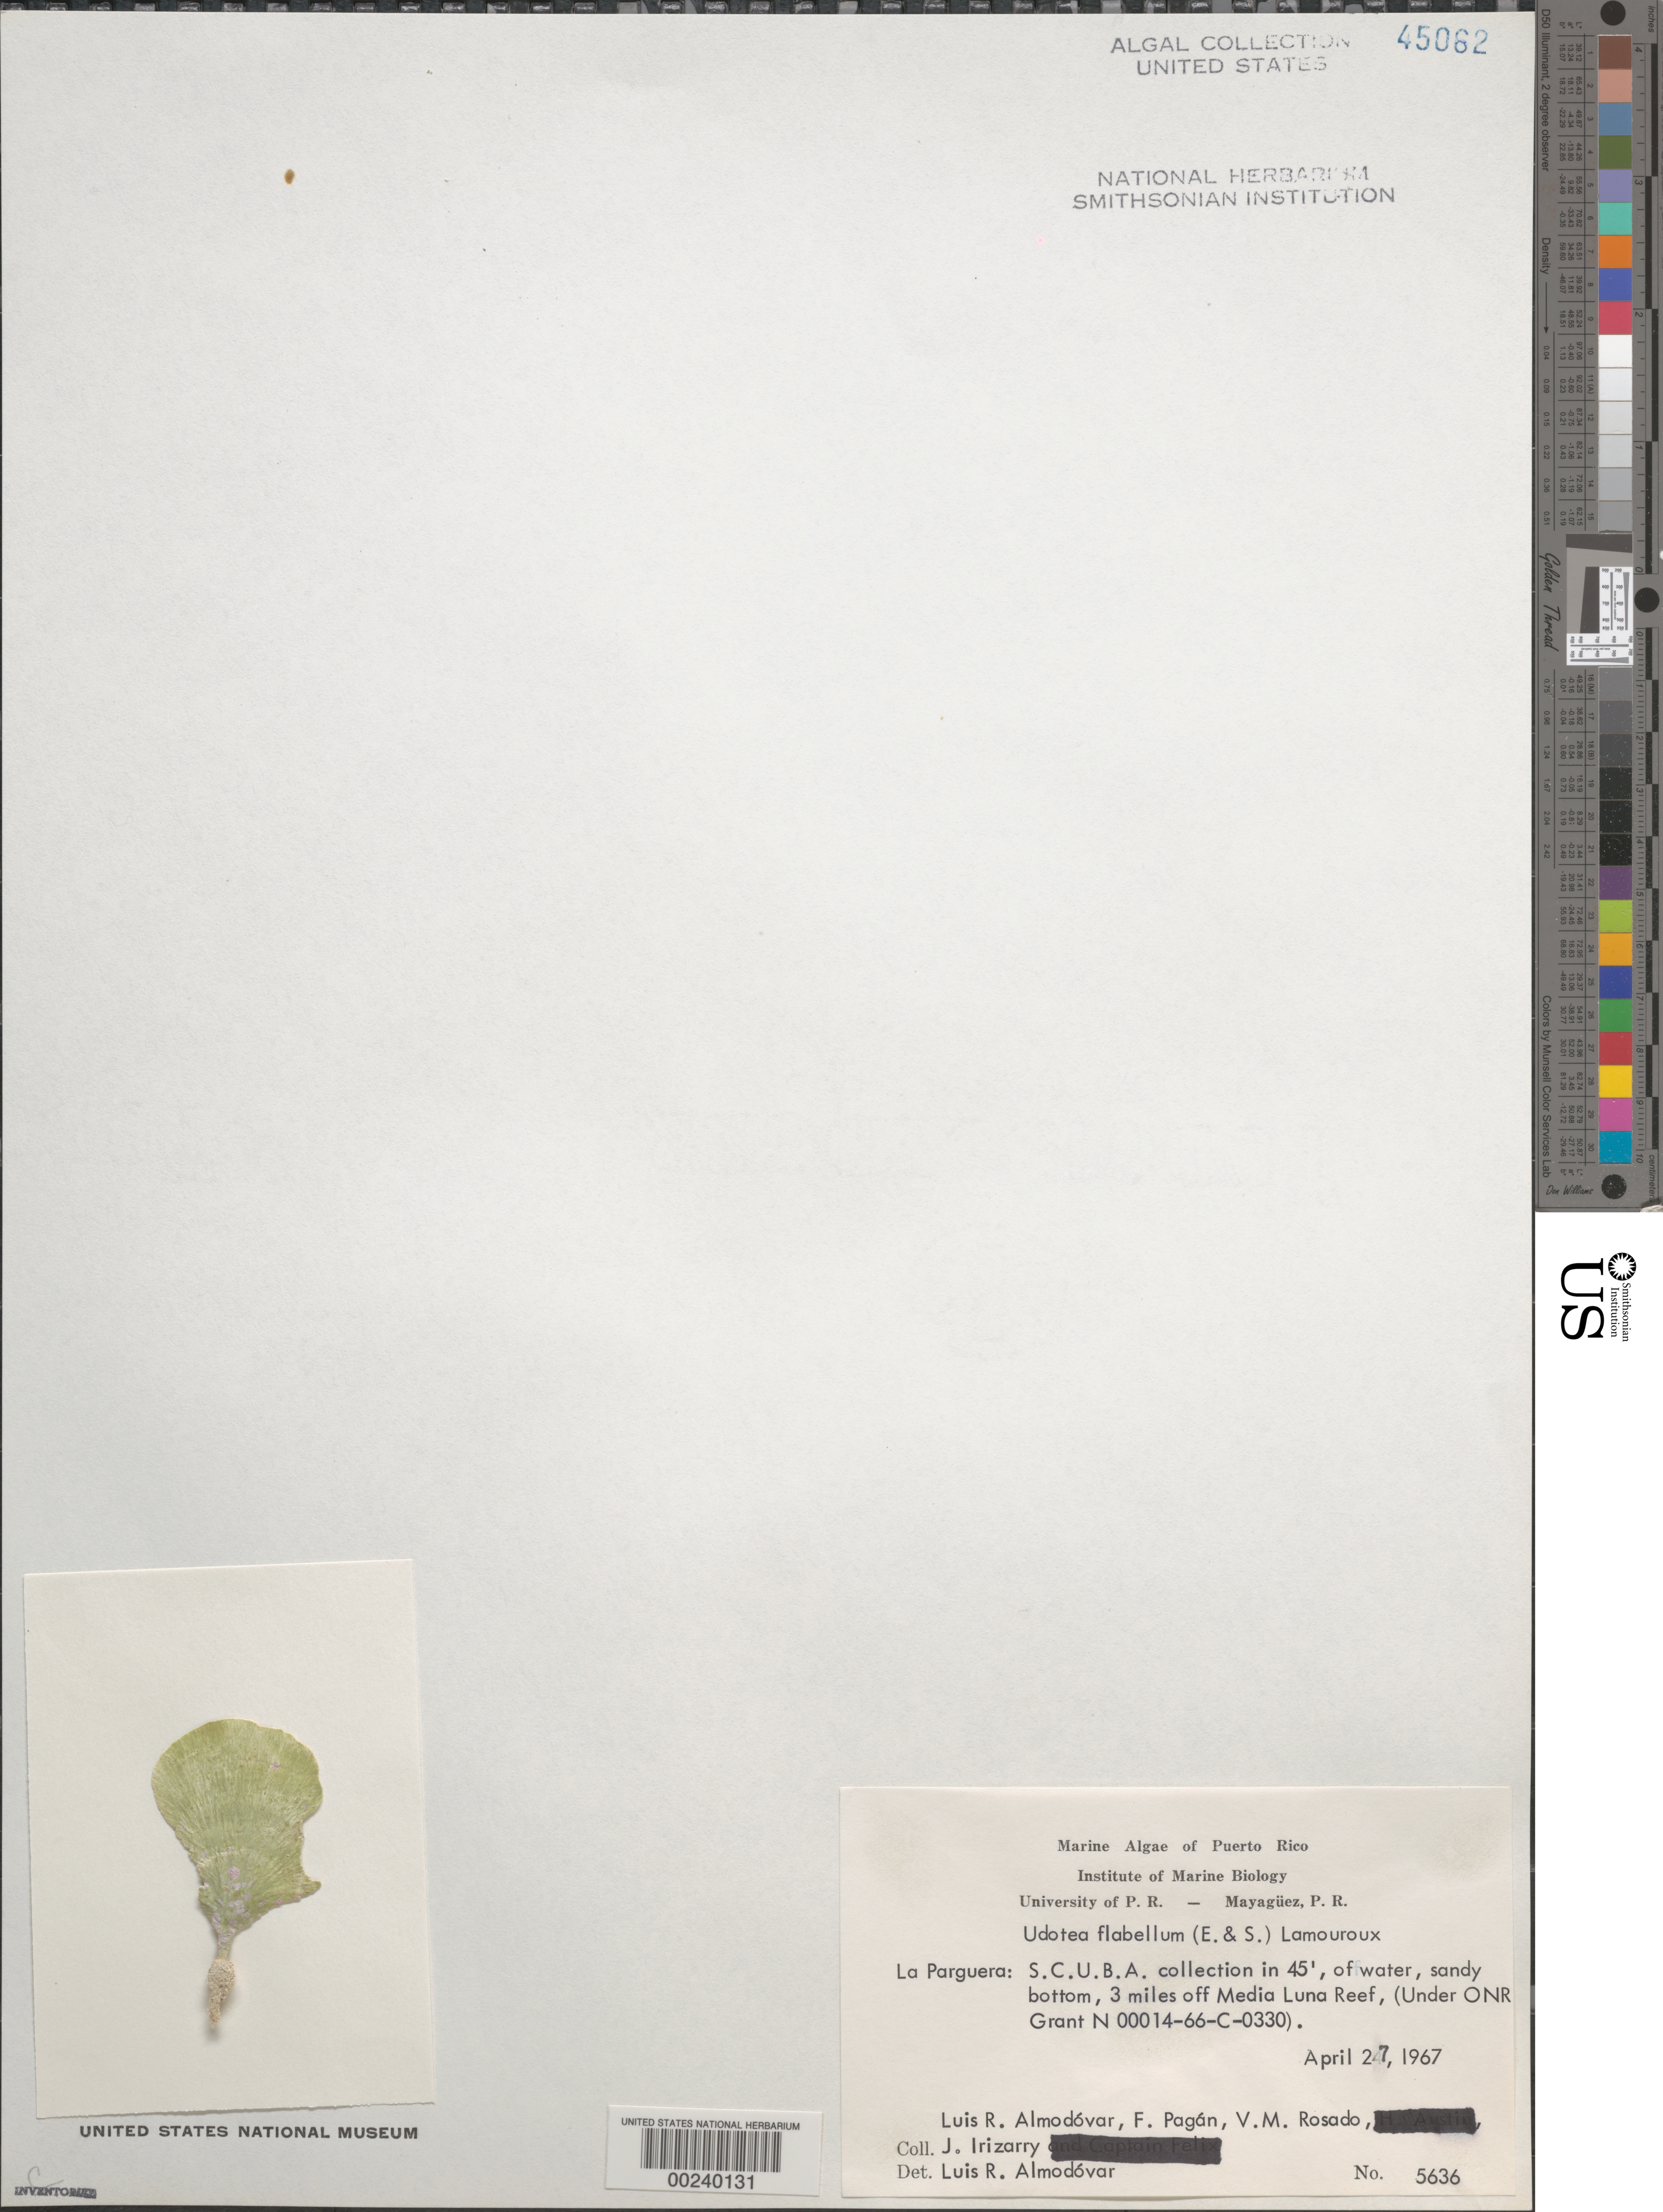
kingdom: Plantae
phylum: Chlorophyta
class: Ulvophyceae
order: Bryopsidales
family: Udoteaceae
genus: Udotea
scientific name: Udotea flabellum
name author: (J. Ellis & Sol.) M. Howe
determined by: Almodovar, L. R.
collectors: L. Almodovar, F. Pagan, V. Rosado & J. Irizarry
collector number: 5636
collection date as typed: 27 Apr 1967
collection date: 1967-04-27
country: Puerto Rico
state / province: Lajas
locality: La Parguera, 3 miles off Media Luna Reef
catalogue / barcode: US 45062